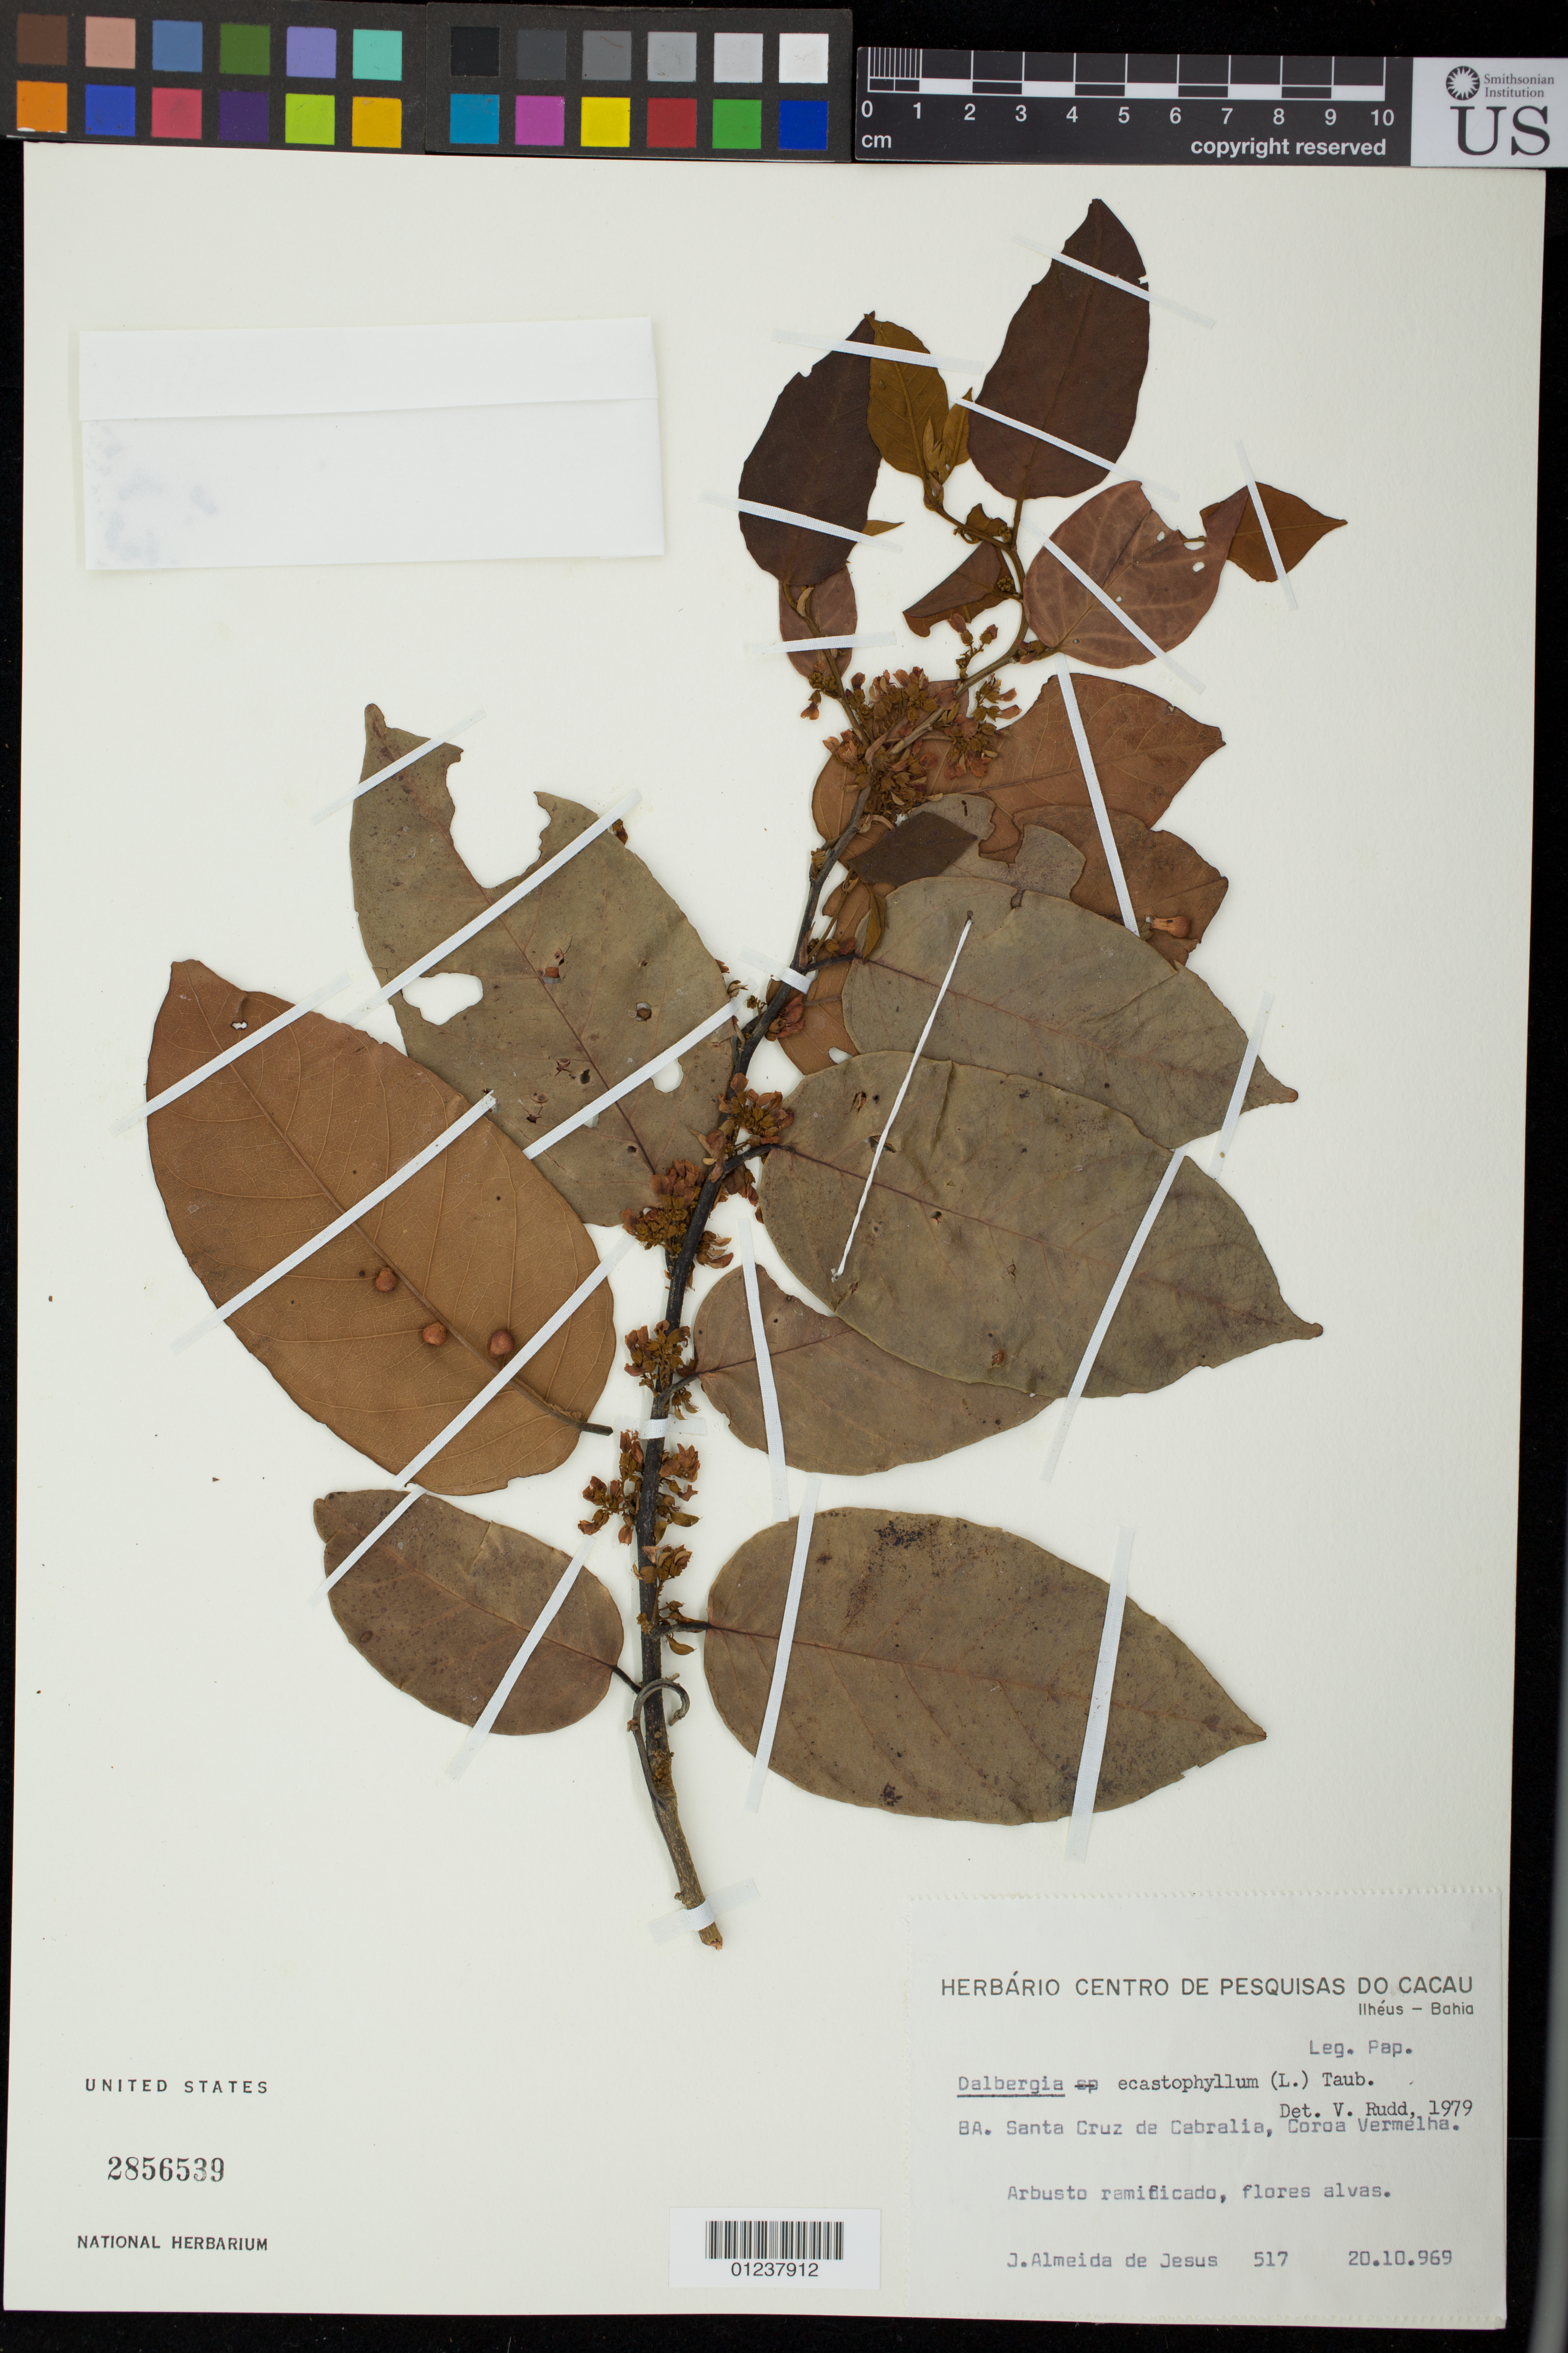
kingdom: Plantae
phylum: Tracheophyta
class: Magnoliopsida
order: Fabales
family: Fabaceae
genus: Dalbergia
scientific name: Dalbergia ecastaphyllum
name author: (L.) Taub.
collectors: J. de Jesus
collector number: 517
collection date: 1969-10-20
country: Brazil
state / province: Bahia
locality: Santa Cruz de Cabralia, Coroa Vermelha.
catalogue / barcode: US 2856539